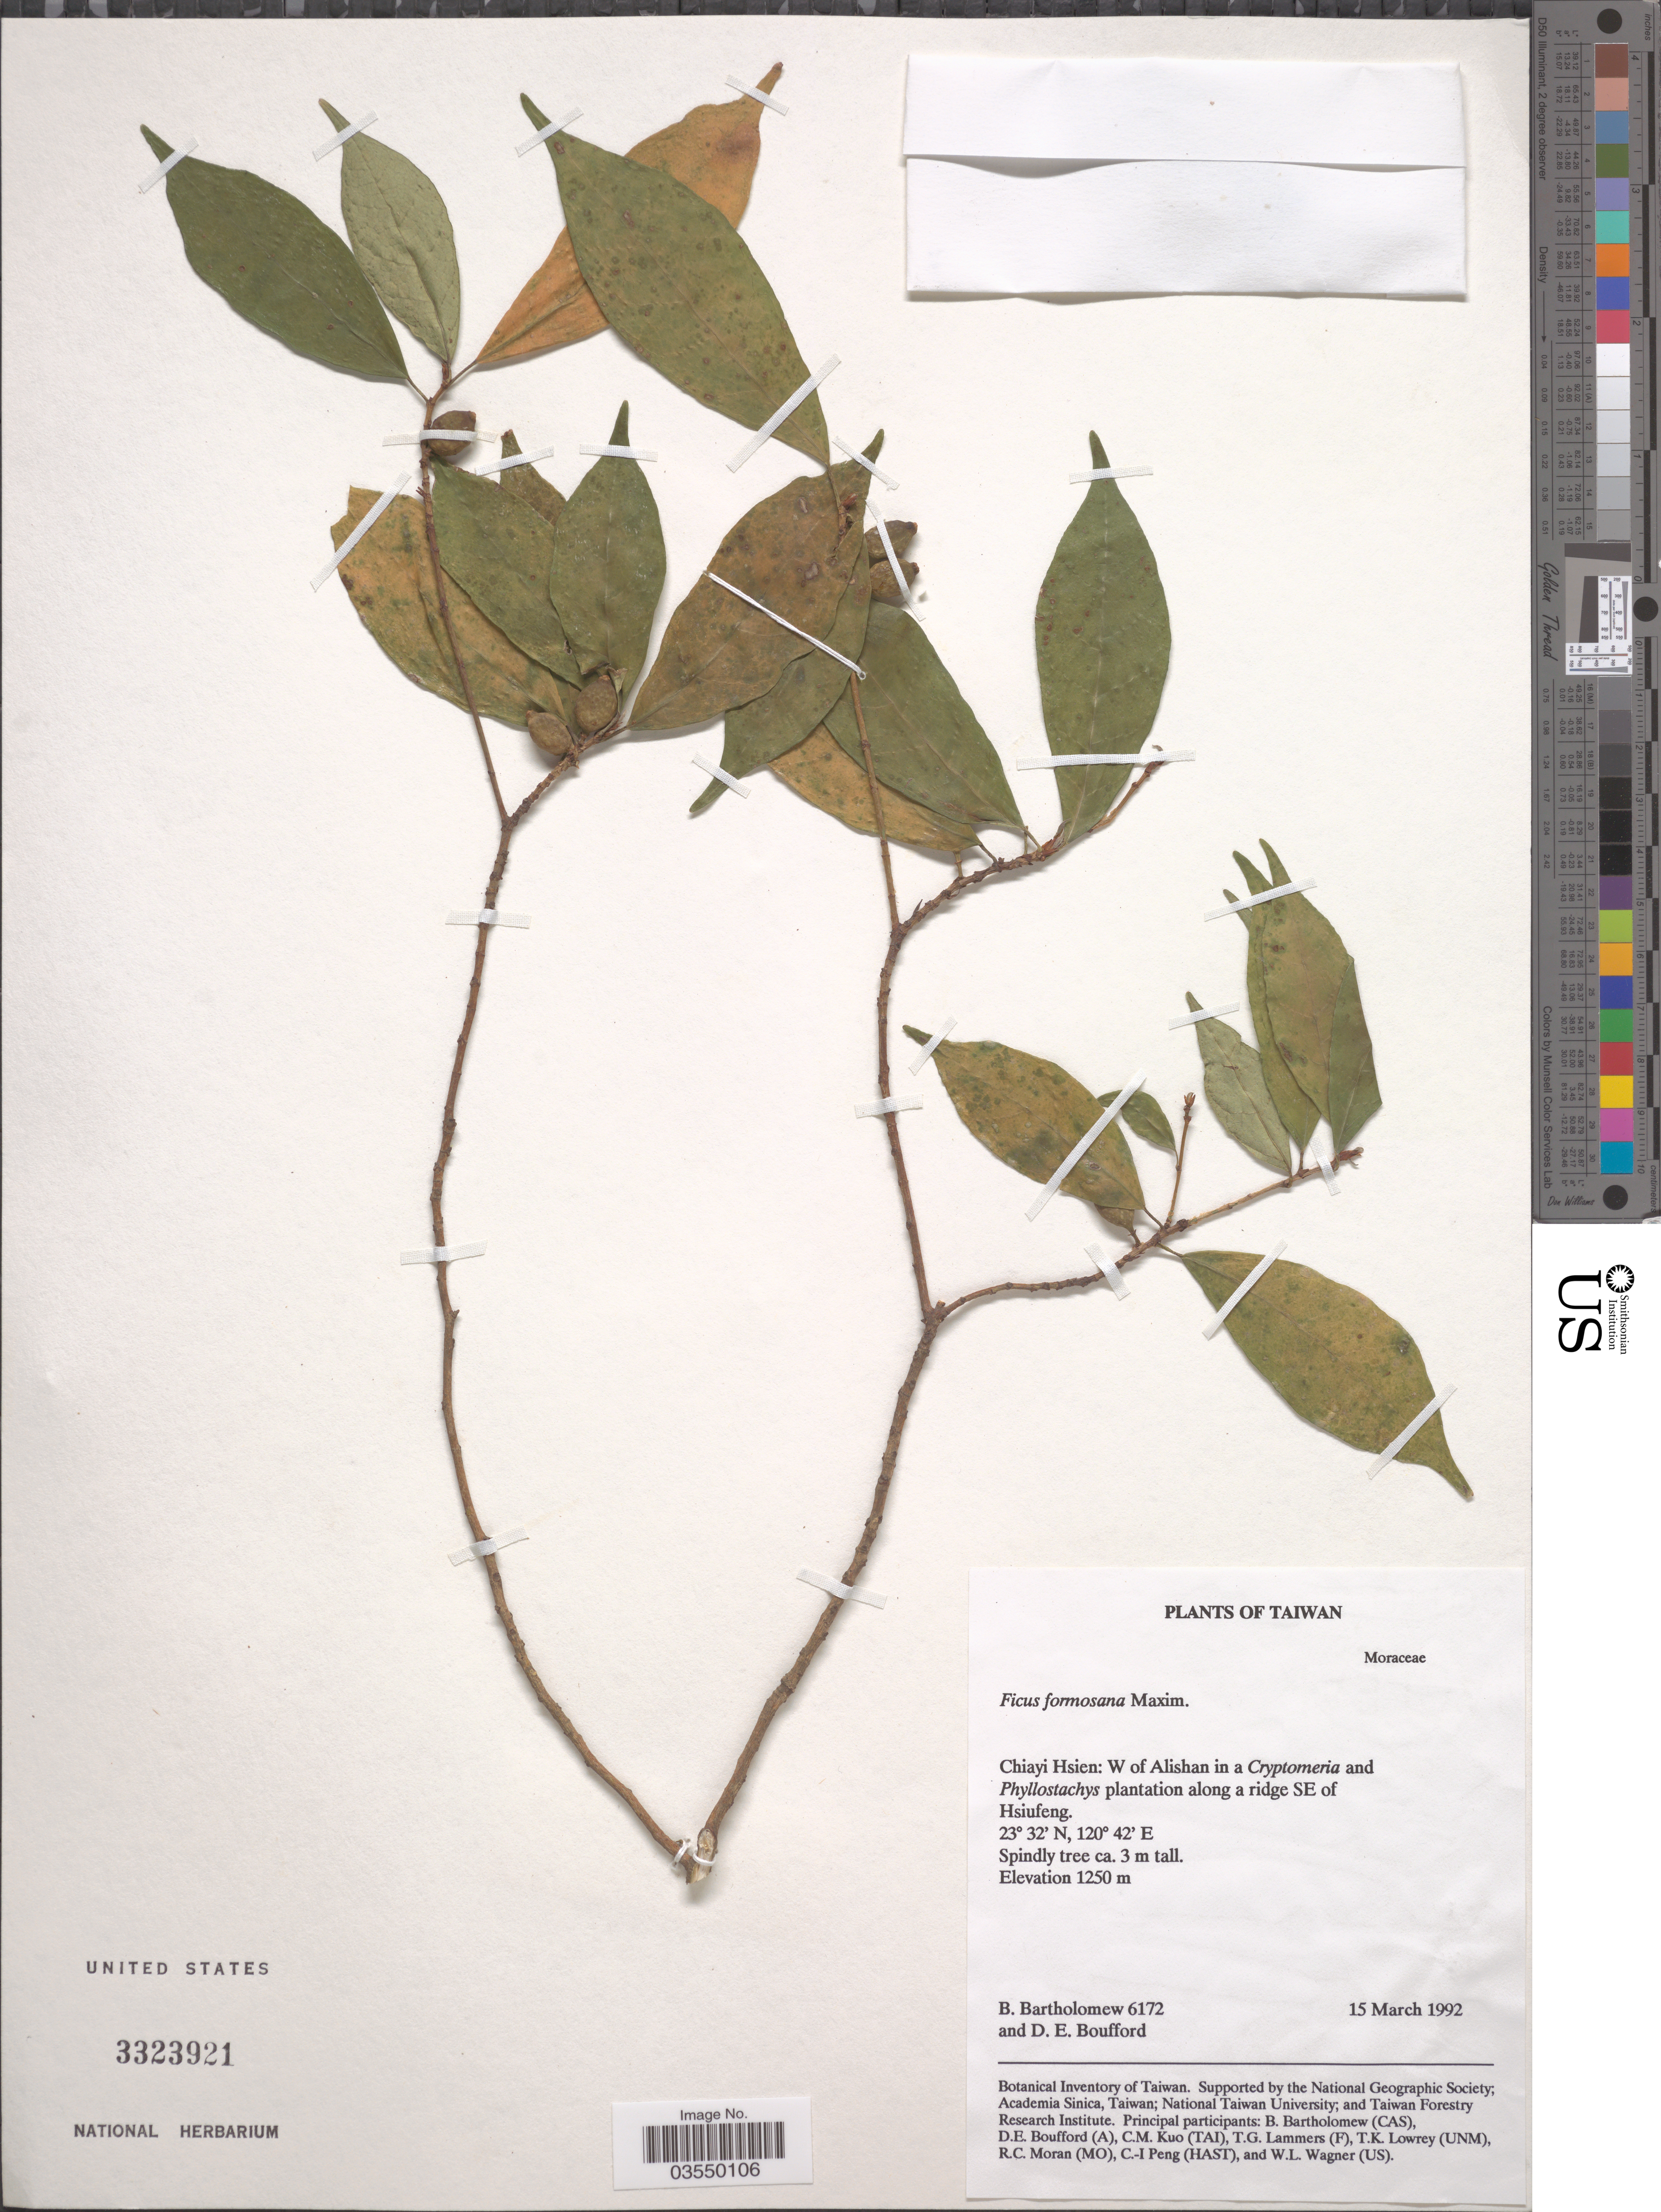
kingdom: Plantae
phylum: Tracheophyta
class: Magnoliopsida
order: Rosales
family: Moraceae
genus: Ficus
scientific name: Ficus formosana f. shimadai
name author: Hayata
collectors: B. Bartholomew & D. E. Boufford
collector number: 6172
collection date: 1992-03-15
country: Taiwan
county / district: Chiayi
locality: Chiayi Hsien: W of Alishan. Plantation along a ridge SE of Hsiufeng.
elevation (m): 1250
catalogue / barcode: US 3323921